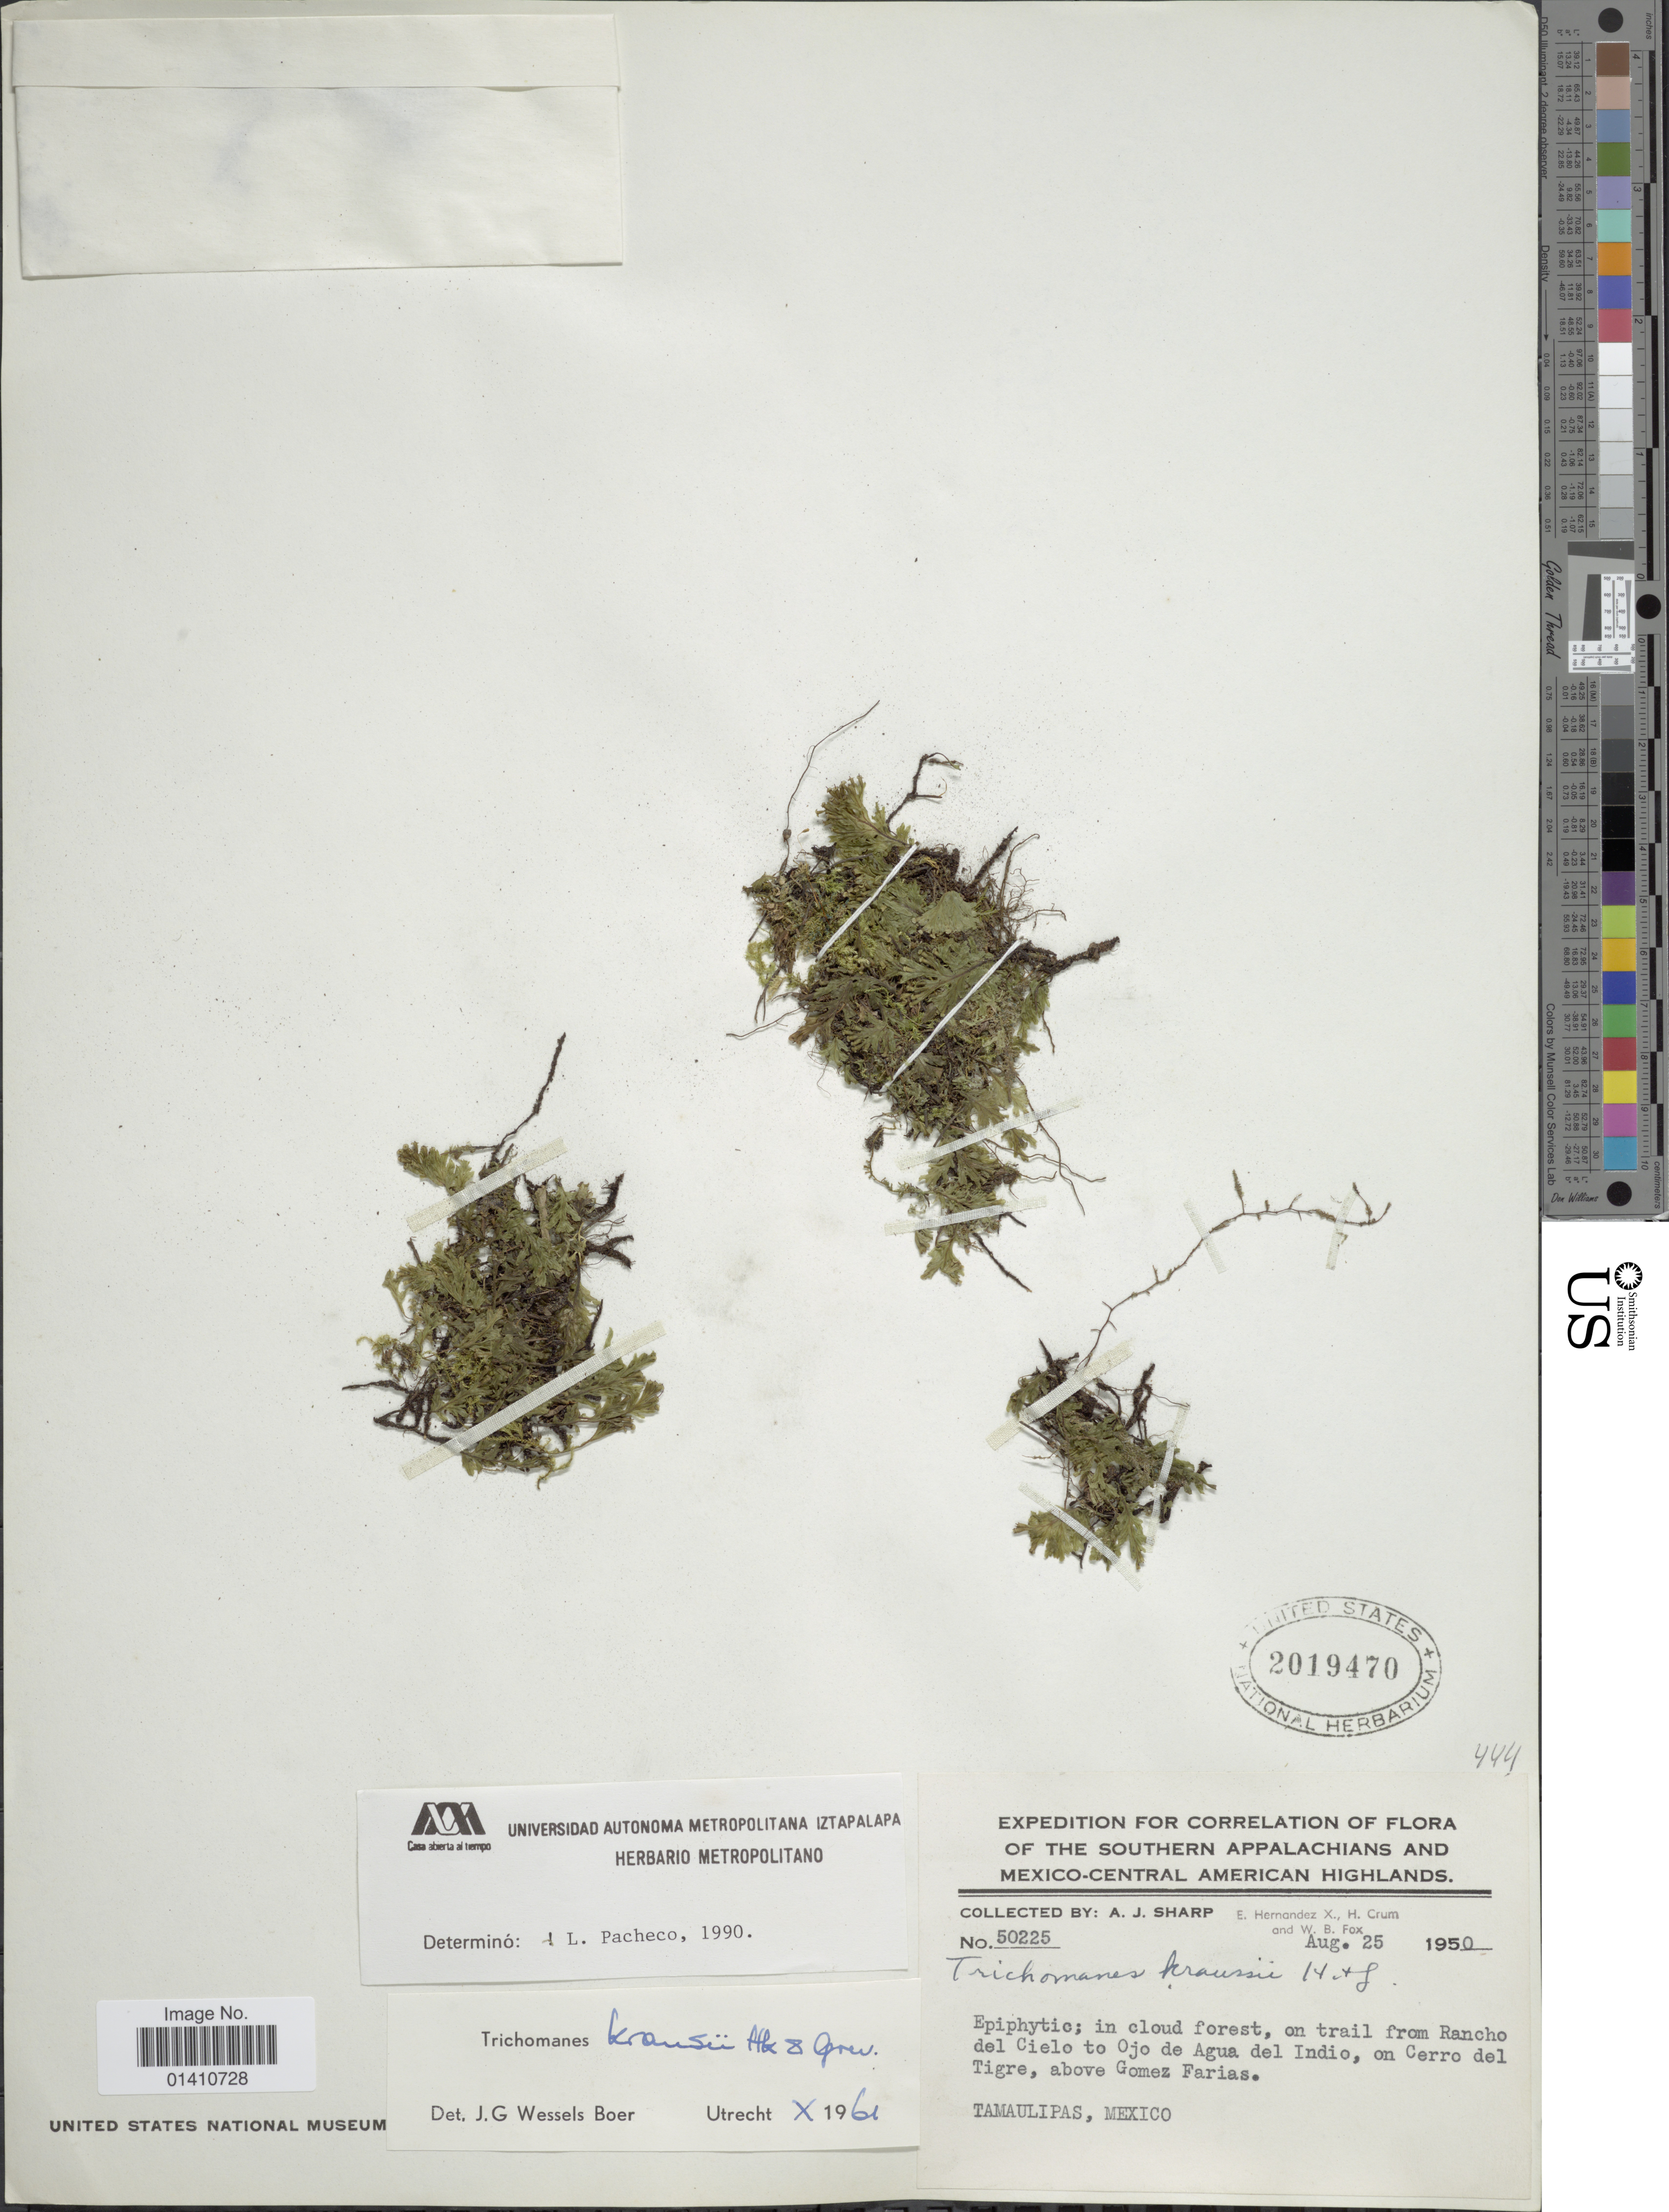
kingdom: Plantae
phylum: Tracheophyta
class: Polypodiopsida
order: Hymenophyllales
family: Hymenophyllaceae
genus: Didymoglossum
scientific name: Didymoglossum kraussii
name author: (Hook. & Grev.) C. Presl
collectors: A. J. Sharp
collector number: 50225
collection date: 1950-08-25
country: Mexico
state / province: Tamaulipas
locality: Epiphytic; in cloud forest, on trail from Rancho del Cielo to Ojo de Agua del Indio, on Cerro del Tigre, above Gomez Farias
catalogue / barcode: US 2019470